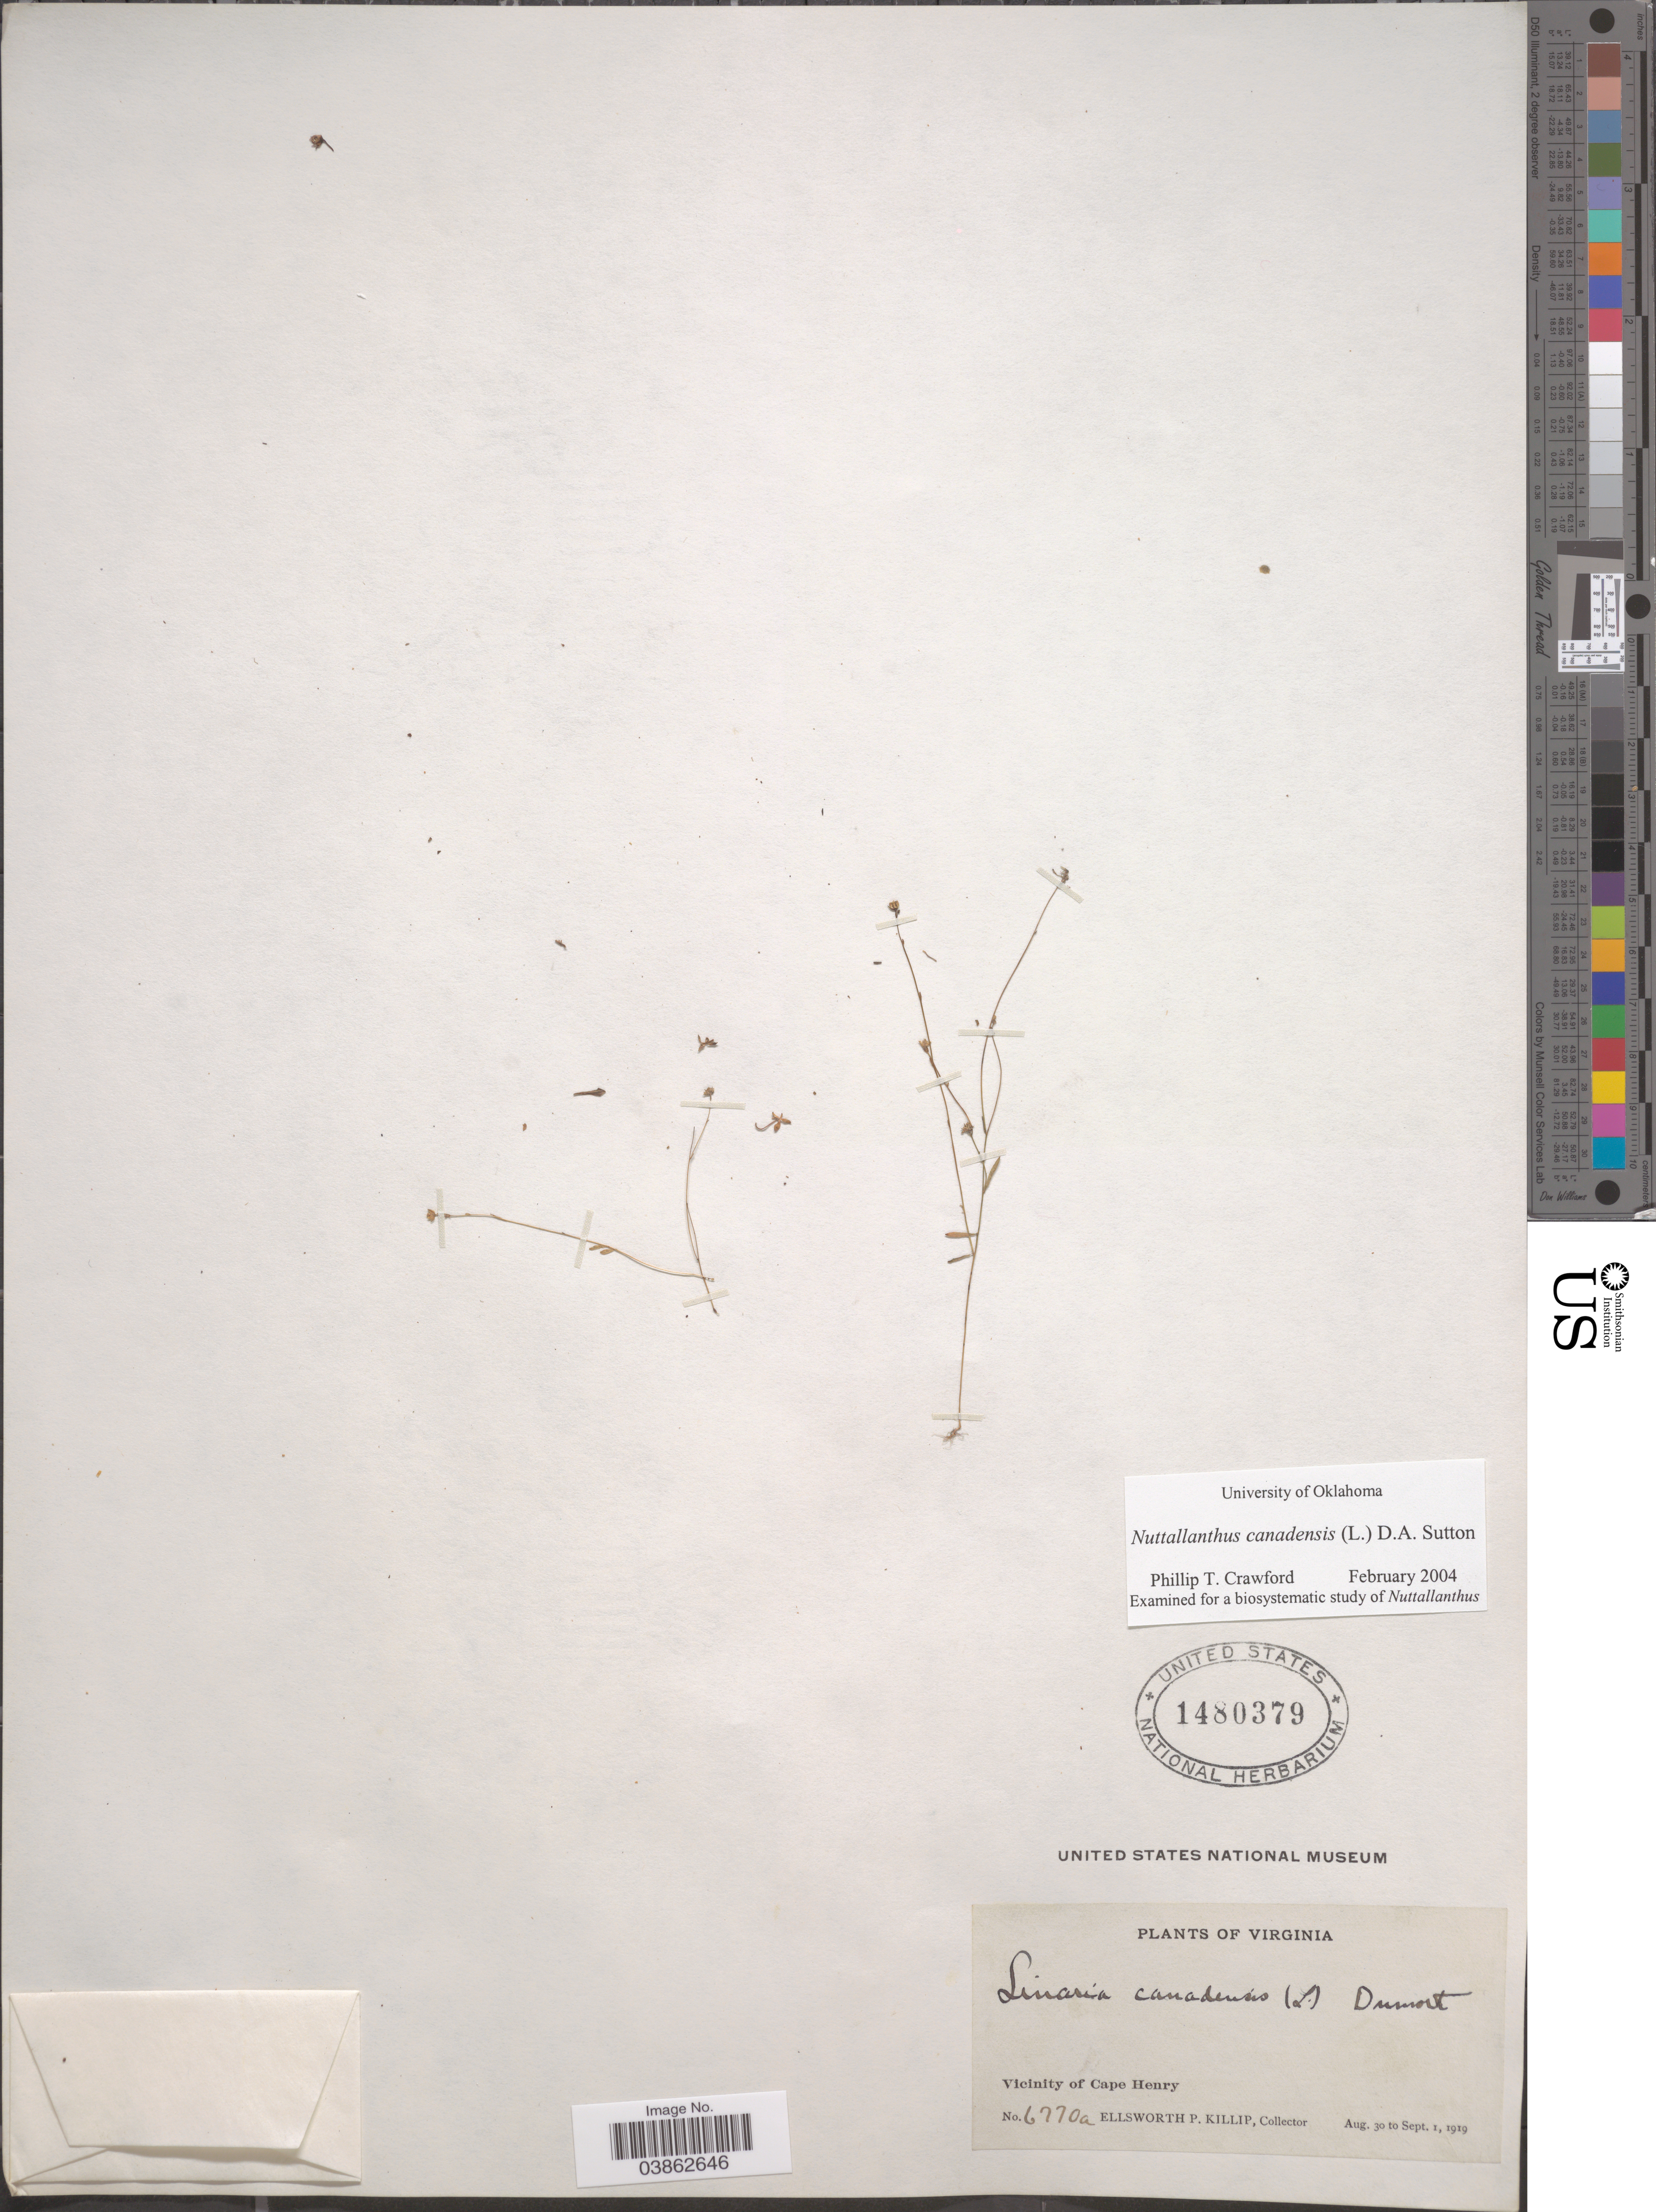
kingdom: Plantae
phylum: Tracheophyta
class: Magnoliopsida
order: Lamiales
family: Plantaginaceae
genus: Linaria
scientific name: Linaria canadensis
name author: (L.) Dum. Cours.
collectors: E. P. Killip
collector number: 6770a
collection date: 1919-08-30/1919-09-01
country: United States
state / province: Virginia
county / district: City of Virginia Beach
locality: Vicinity of Cape Henry.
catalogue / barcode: US 1480379